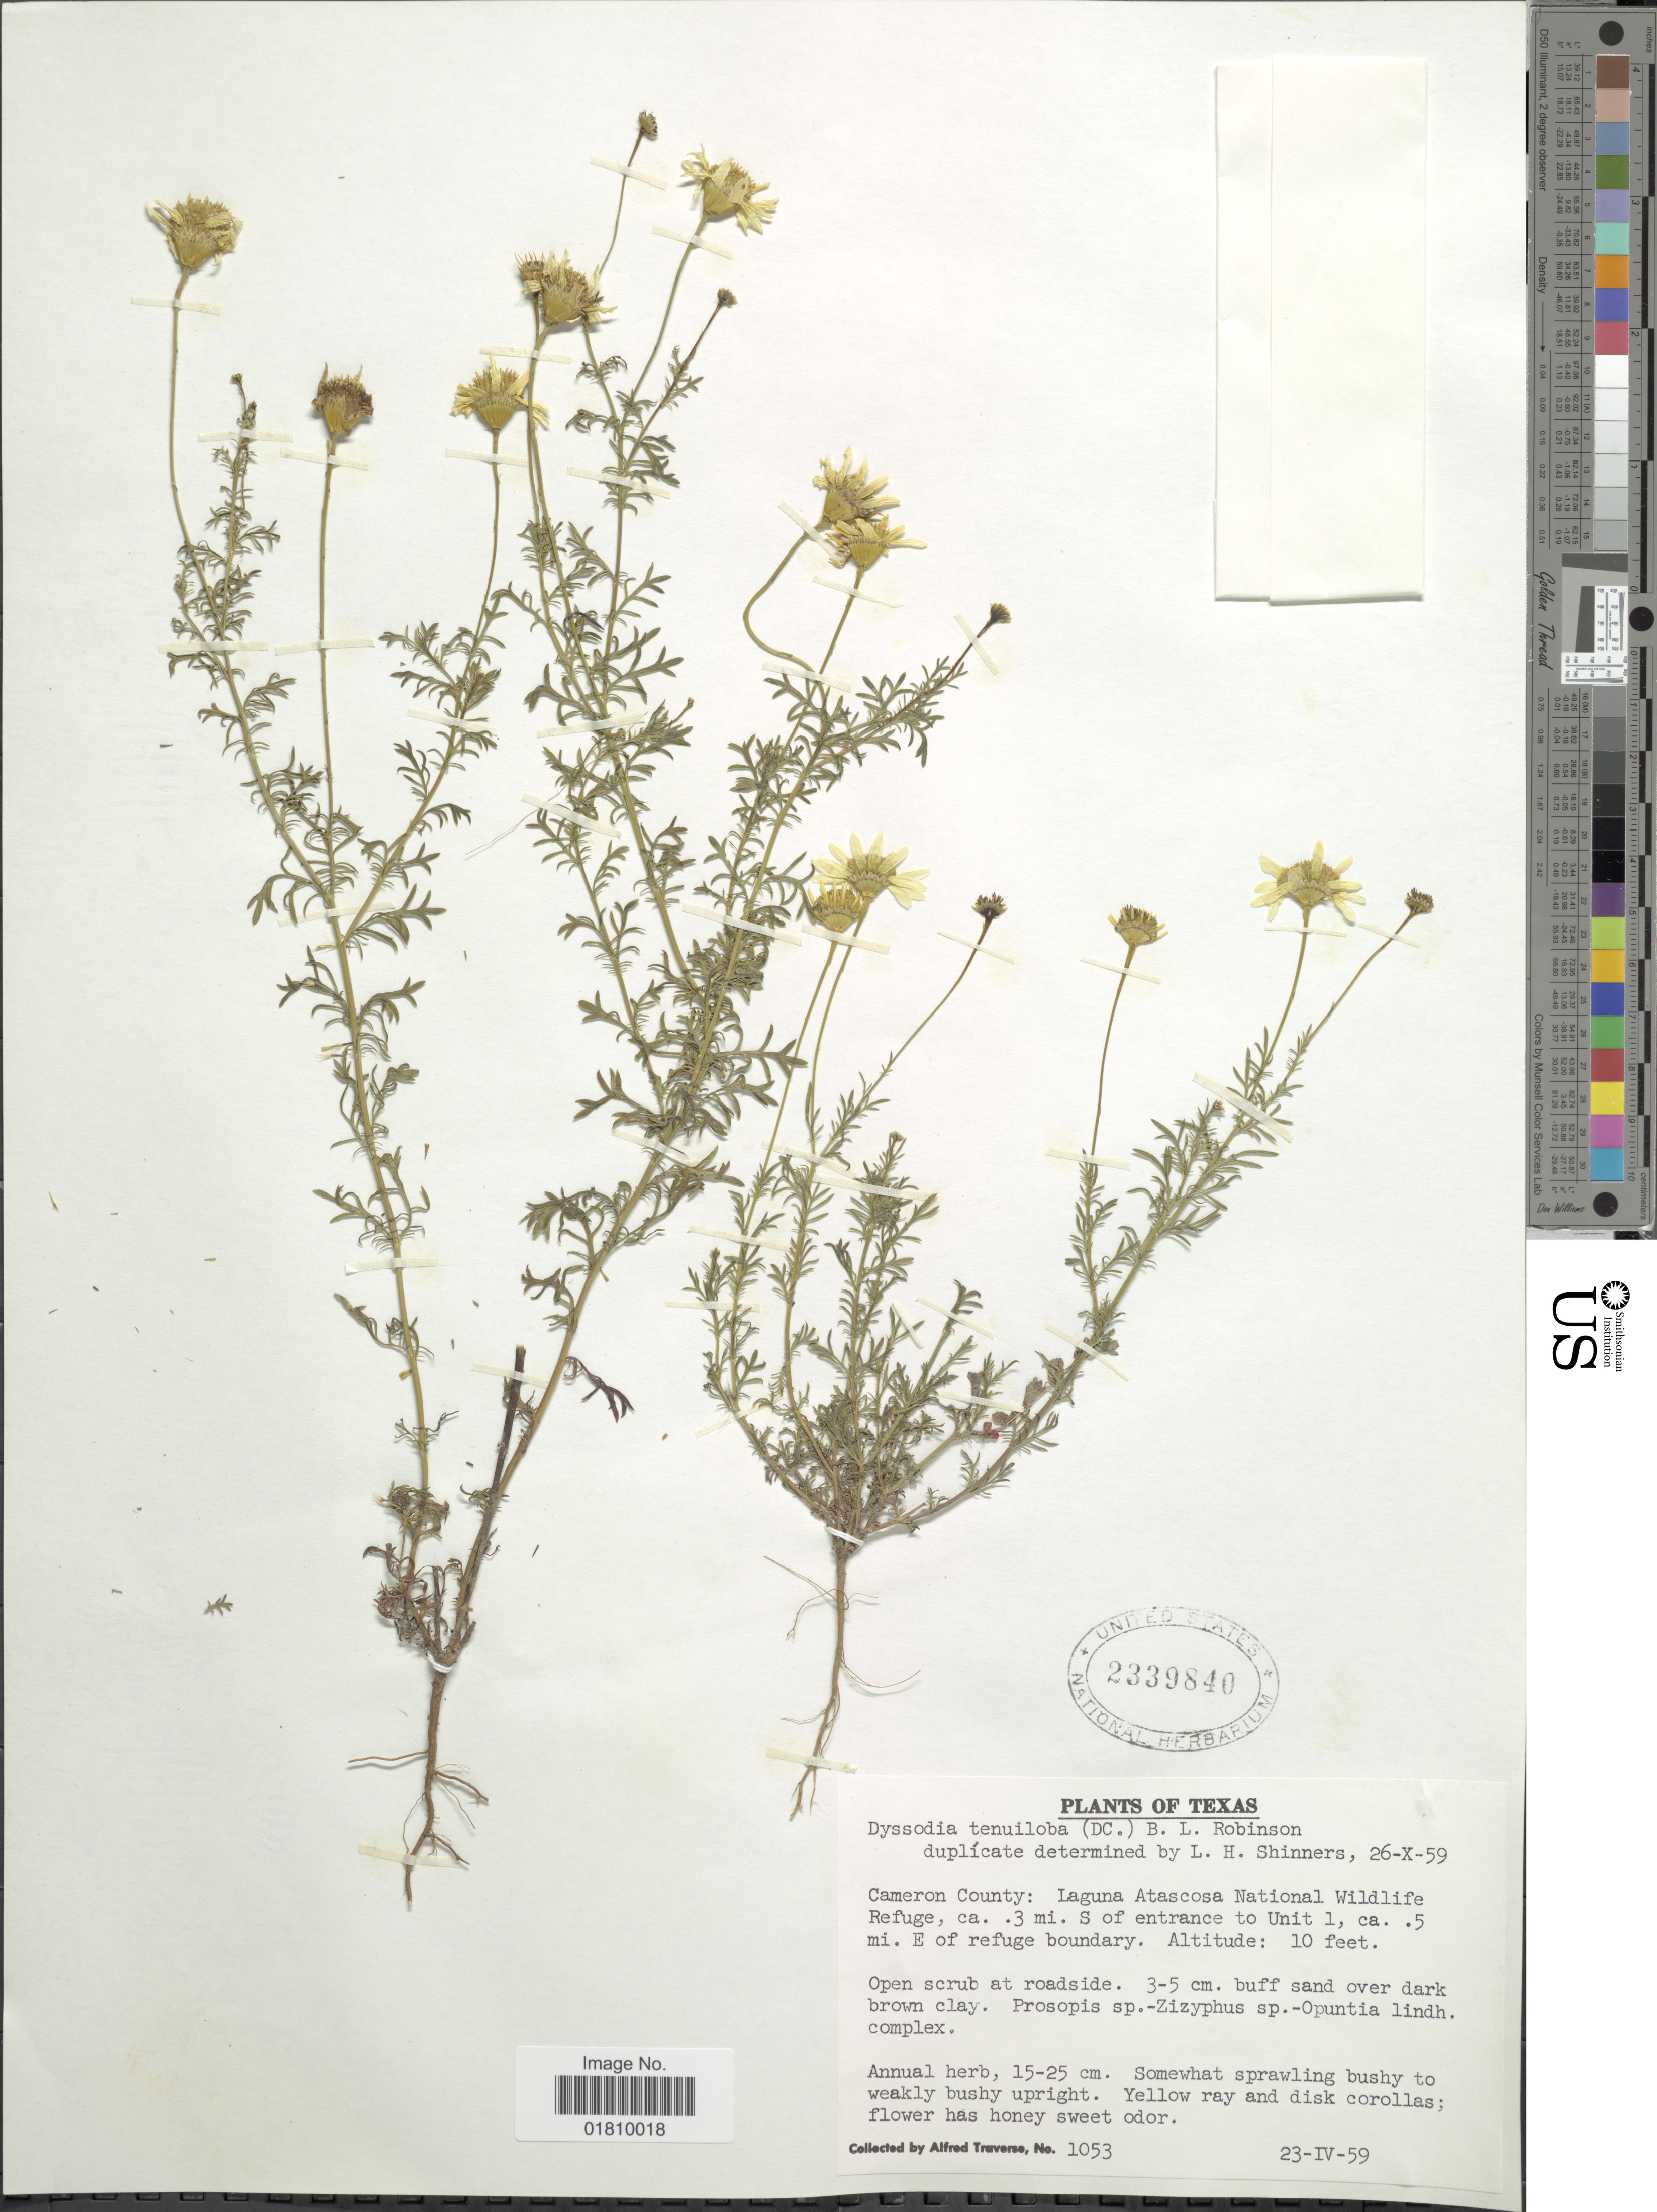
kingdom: Plantae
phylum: Tracheophyta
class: Magnoliopsida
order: Asterales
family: Asteraceae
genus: Thymophylla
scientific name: Thymophylla tenuiloba var. tenuiloba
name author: (DC.) Small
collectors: A. Traverse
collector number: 1053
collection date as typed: Transcribed d/m/y: 23/4/59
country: United States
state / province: Texas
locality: Cameron County: Laguna Atascosa National Wildlife Refuge, ca. 3 mi. S of entrance to Unit 1, ca. .5 mi. E. of refuge boundary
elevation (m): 3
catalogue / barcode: US 2339840